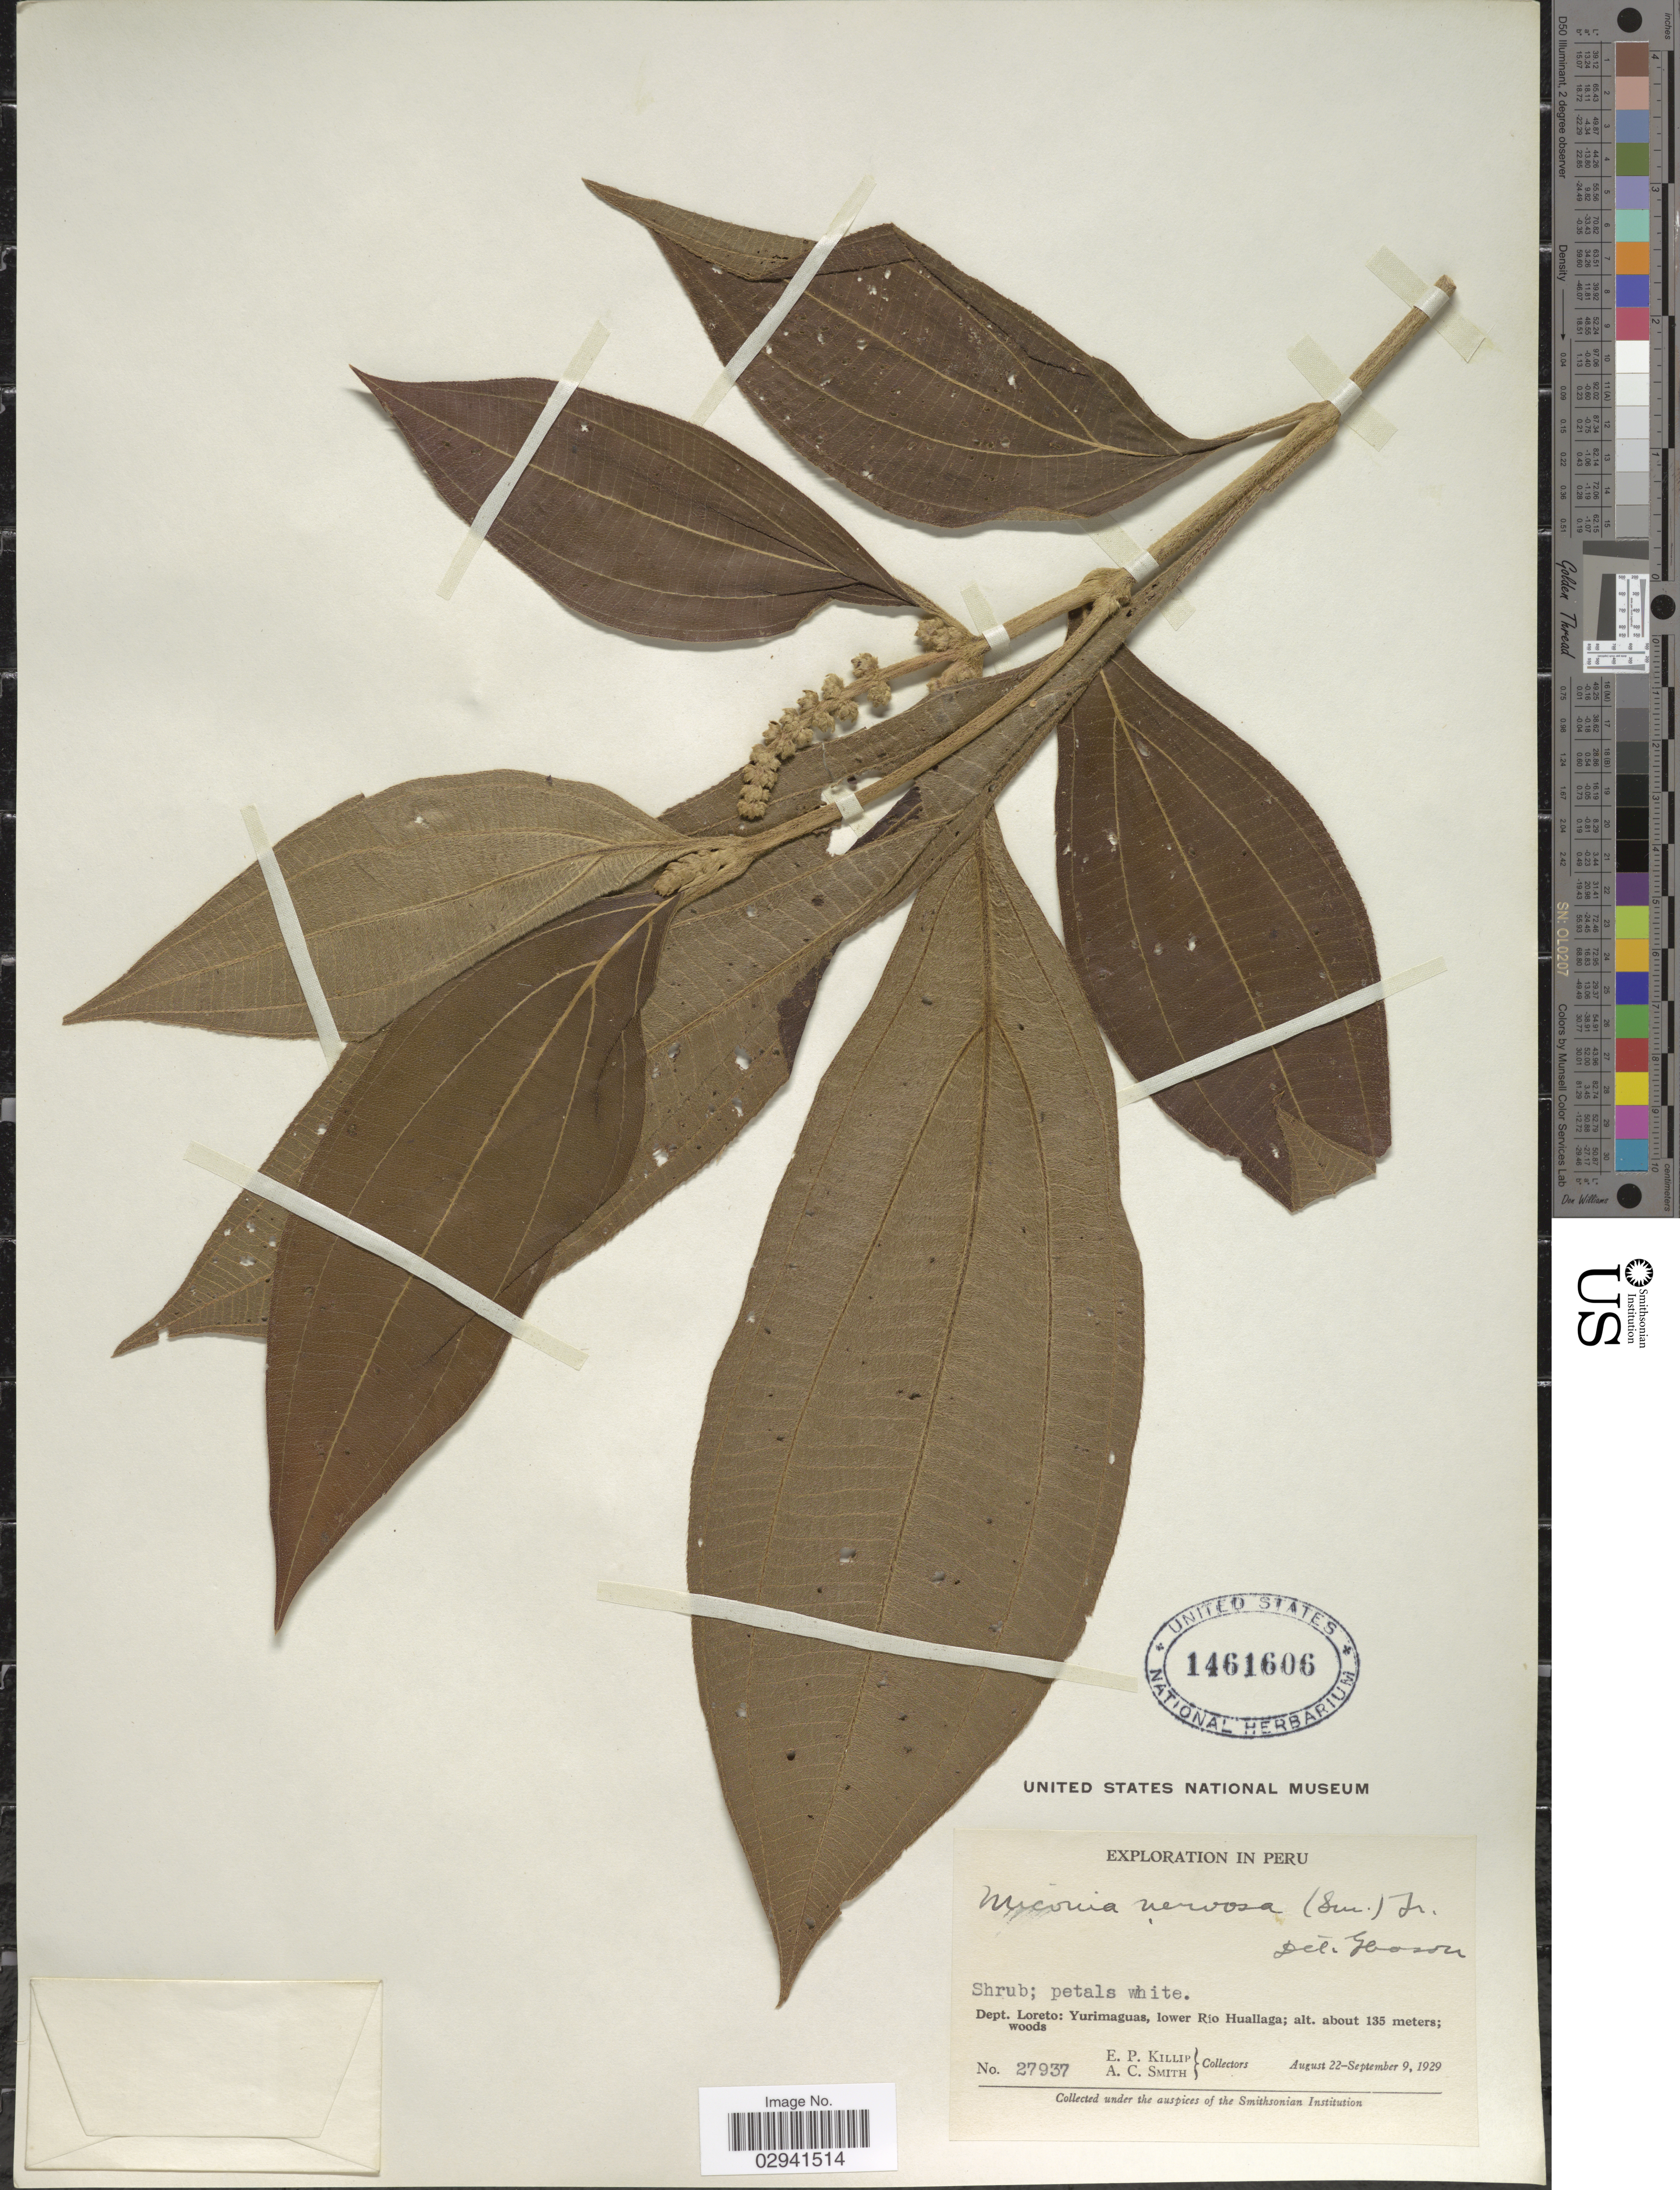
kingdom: Plantae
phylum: Tracheophyta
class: Magnoliopsida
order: Myrtales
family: Melastomataceae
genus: Miconia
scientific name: Miconia nervosa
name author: (Sm.) Triana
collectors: E. P. Killip & A. C. Smith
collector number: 27937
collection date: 1929-08-22/1929-09-09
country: Peru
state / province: Loreto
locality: Dept. Loreto, Yurimaguas, lower Rio Huallaga.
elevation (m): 135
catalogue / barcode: US 1461606